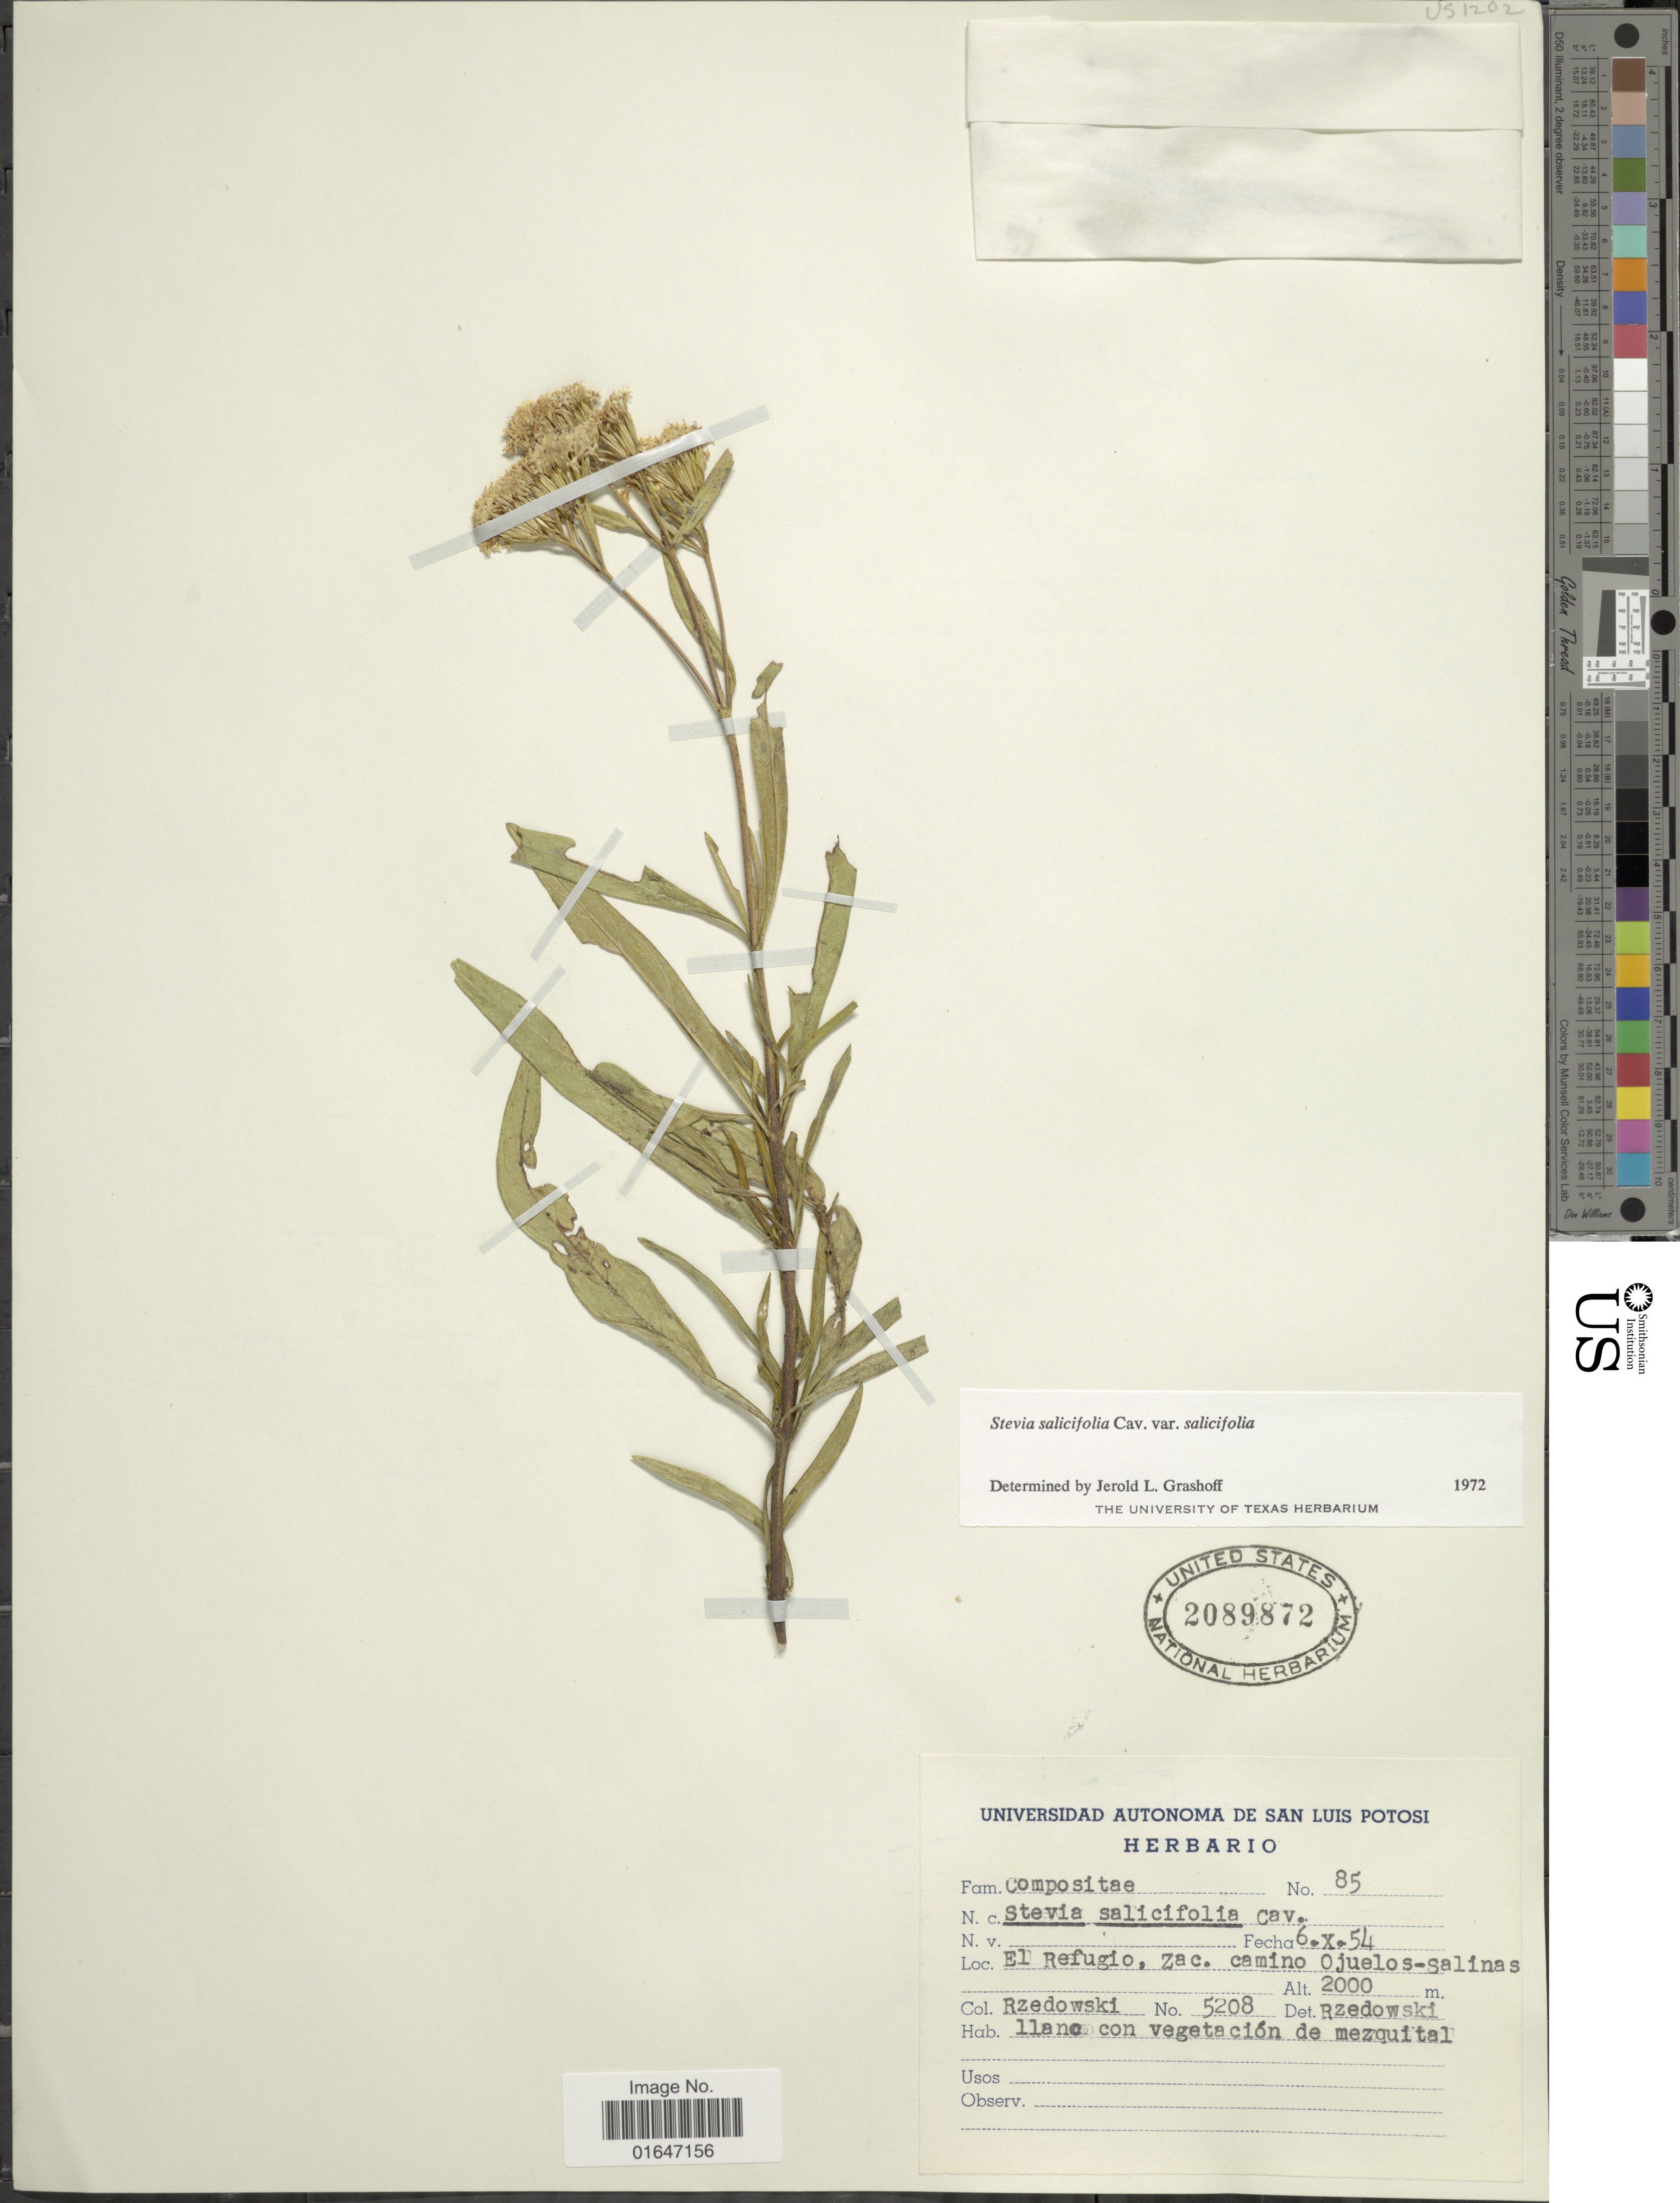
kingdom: Plantae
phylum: Tracheophyta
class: Magnoliopsida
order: Asterales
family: Asteraceae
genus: Stevia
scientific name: Stevia salicifolia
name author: Cav.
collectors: Rzedowski, --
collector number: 5208/85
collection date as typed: Transcribed d/m/y: 6/10/54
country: Mexico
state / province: Zacatecas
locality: El Refugio, zac. Camino Ojuelos - Salinas.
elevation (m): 2000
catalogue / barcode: US 2089872